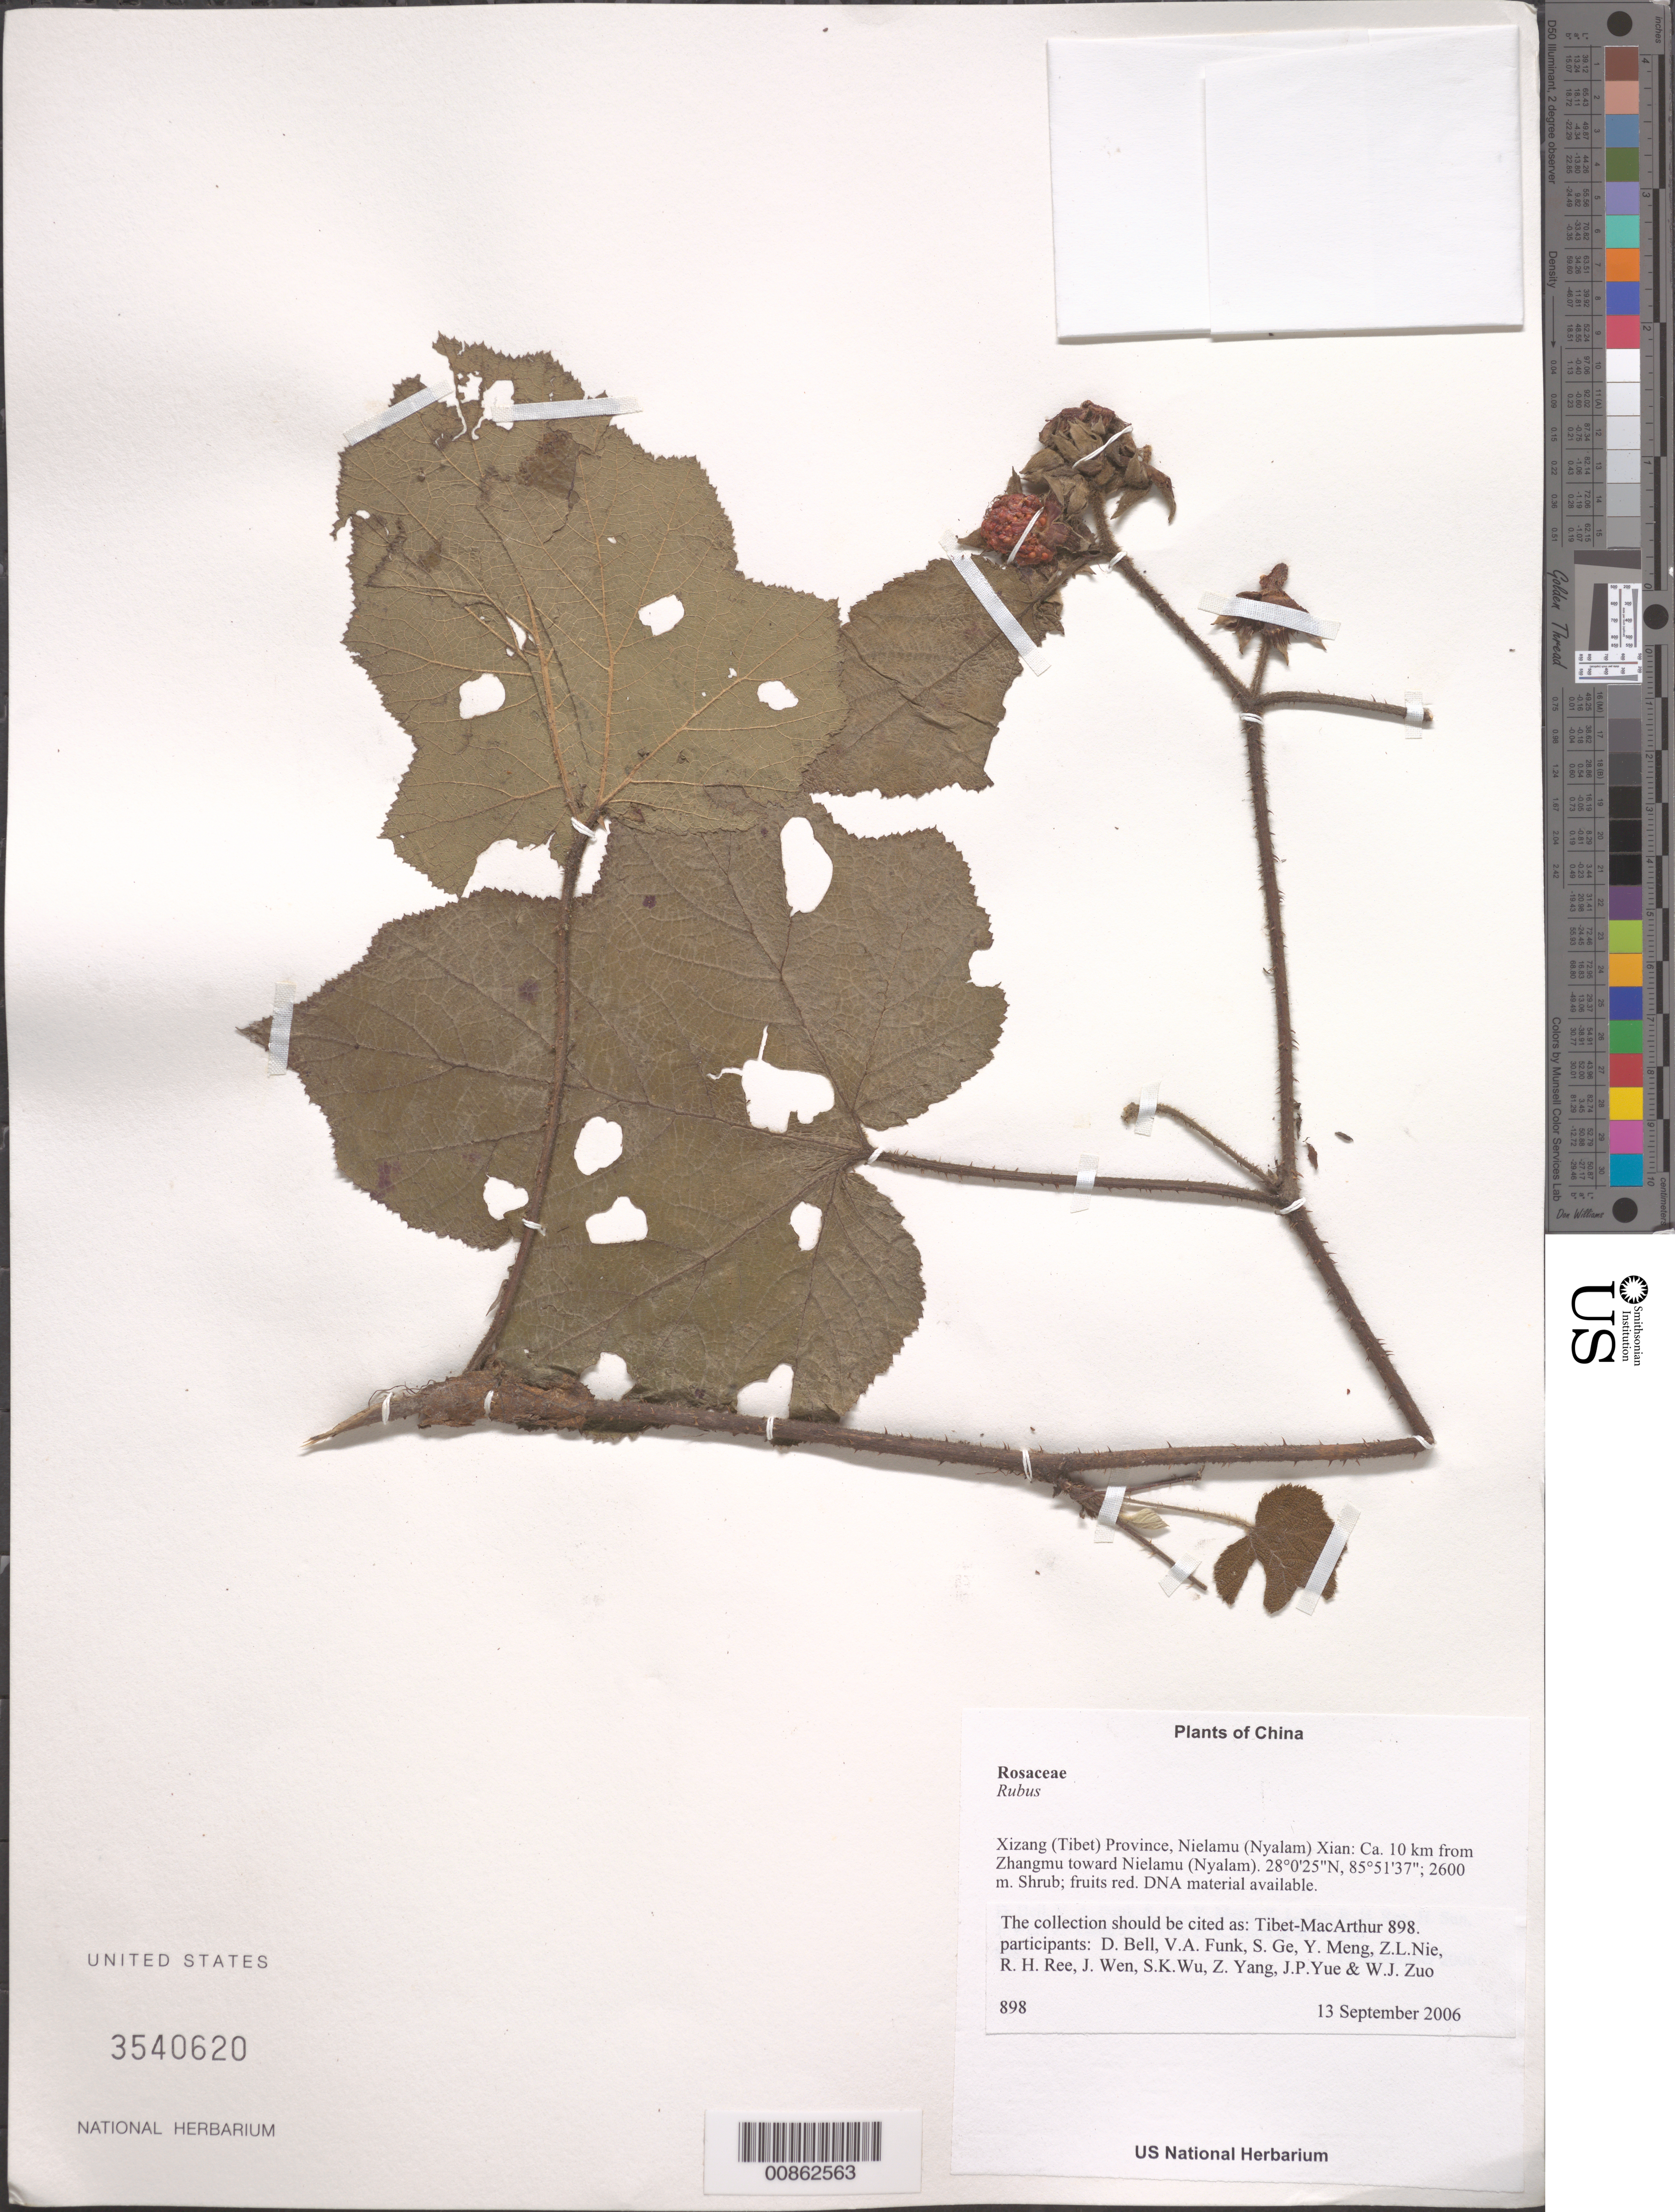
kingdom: Plantae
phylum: Tracheophyta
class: Magnoliopsida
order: Rosales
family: Rosaceae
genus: Rubus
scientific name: Rubus sp.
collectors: Tibet-MacArthur, D. A. Bell, V. Funk, S. Ge, Y. Meng, Z. Nie, R. Ree, H. Sun, J. Wen, Z. Yang, J. Yue, Z. Zhou & W. Zuo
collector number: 898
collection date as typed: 13 Sep 2006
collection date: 2006-09-13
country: China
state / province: Xizang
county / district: Nielamu (Nyalam) Xian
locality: Ca. 10 km from Zhangmu toward Nielamu (Nyalam).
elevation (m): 2600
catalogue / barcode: US 3540620